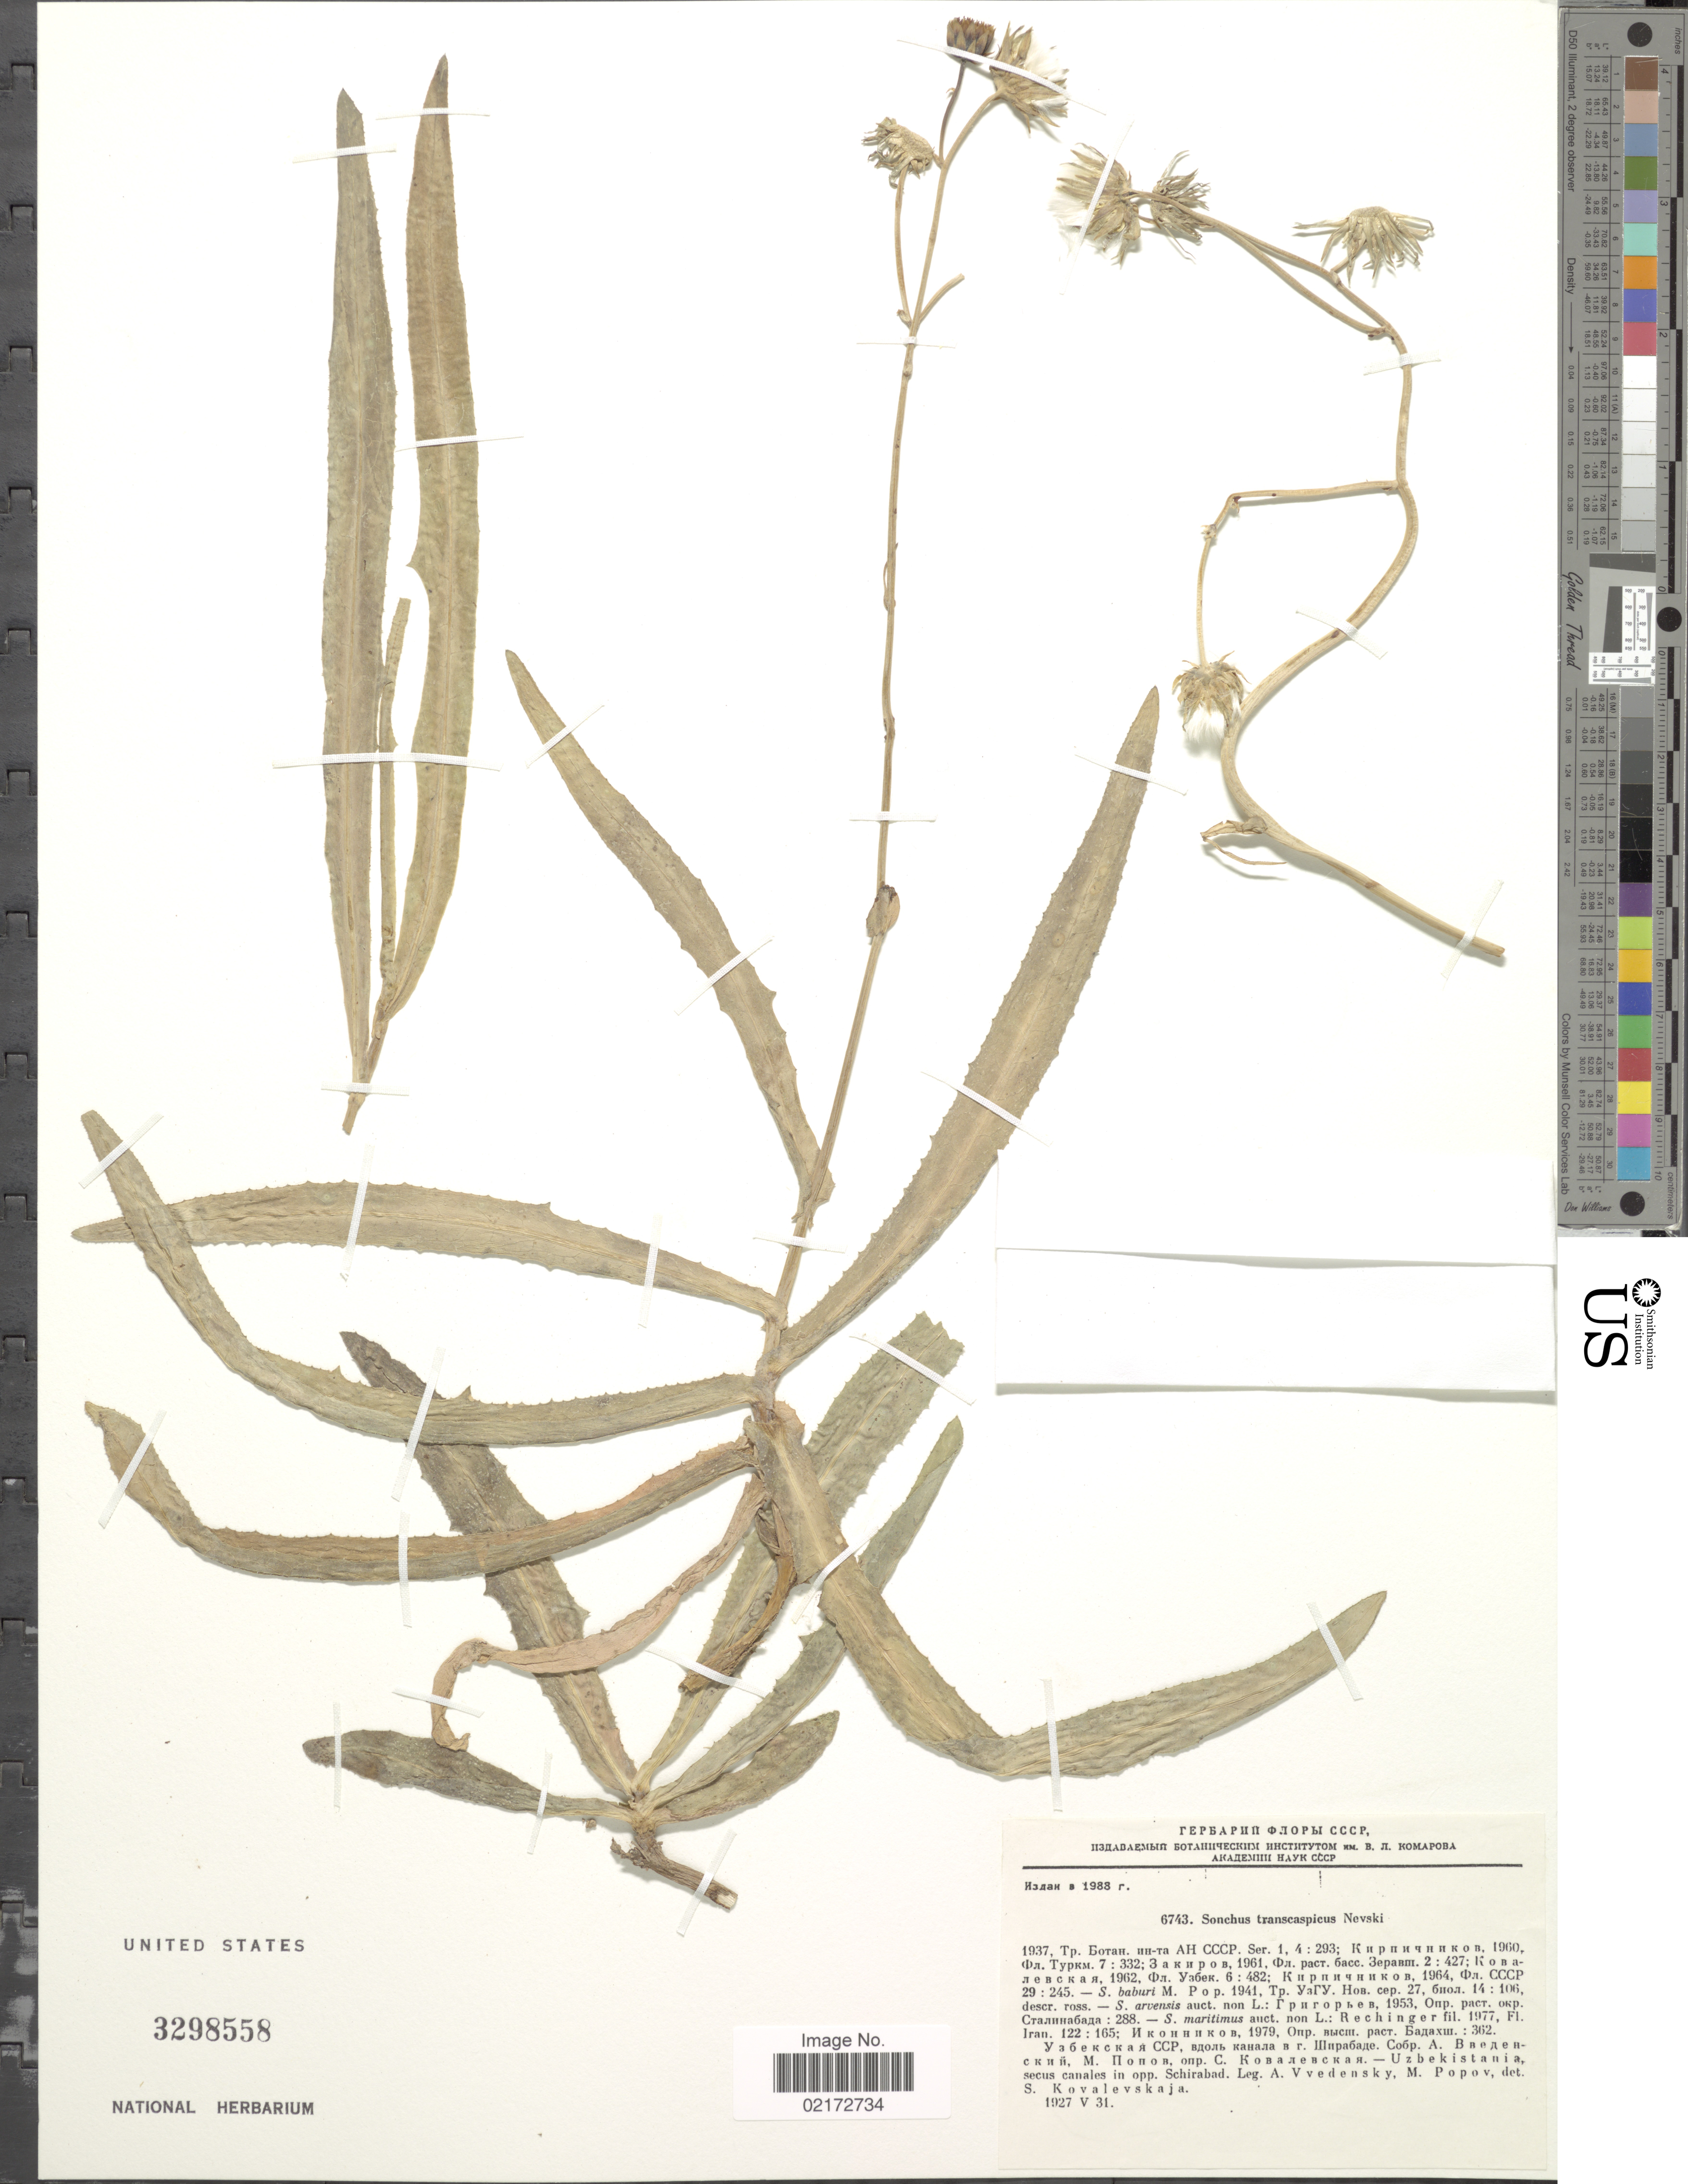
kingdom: Plantae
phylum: Tracheophyta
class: Magnoliopsida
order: Asterales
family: Asteraceae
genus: Sonchus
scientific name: Sonchus transcaspicus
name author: Nevski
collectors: A. Vvedensky & M. Popov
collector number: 6743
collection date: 1927-05-31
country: Uzbekistan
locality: Uzbekistania, secus canales in opp. Schirabad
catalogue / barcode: US 3298558